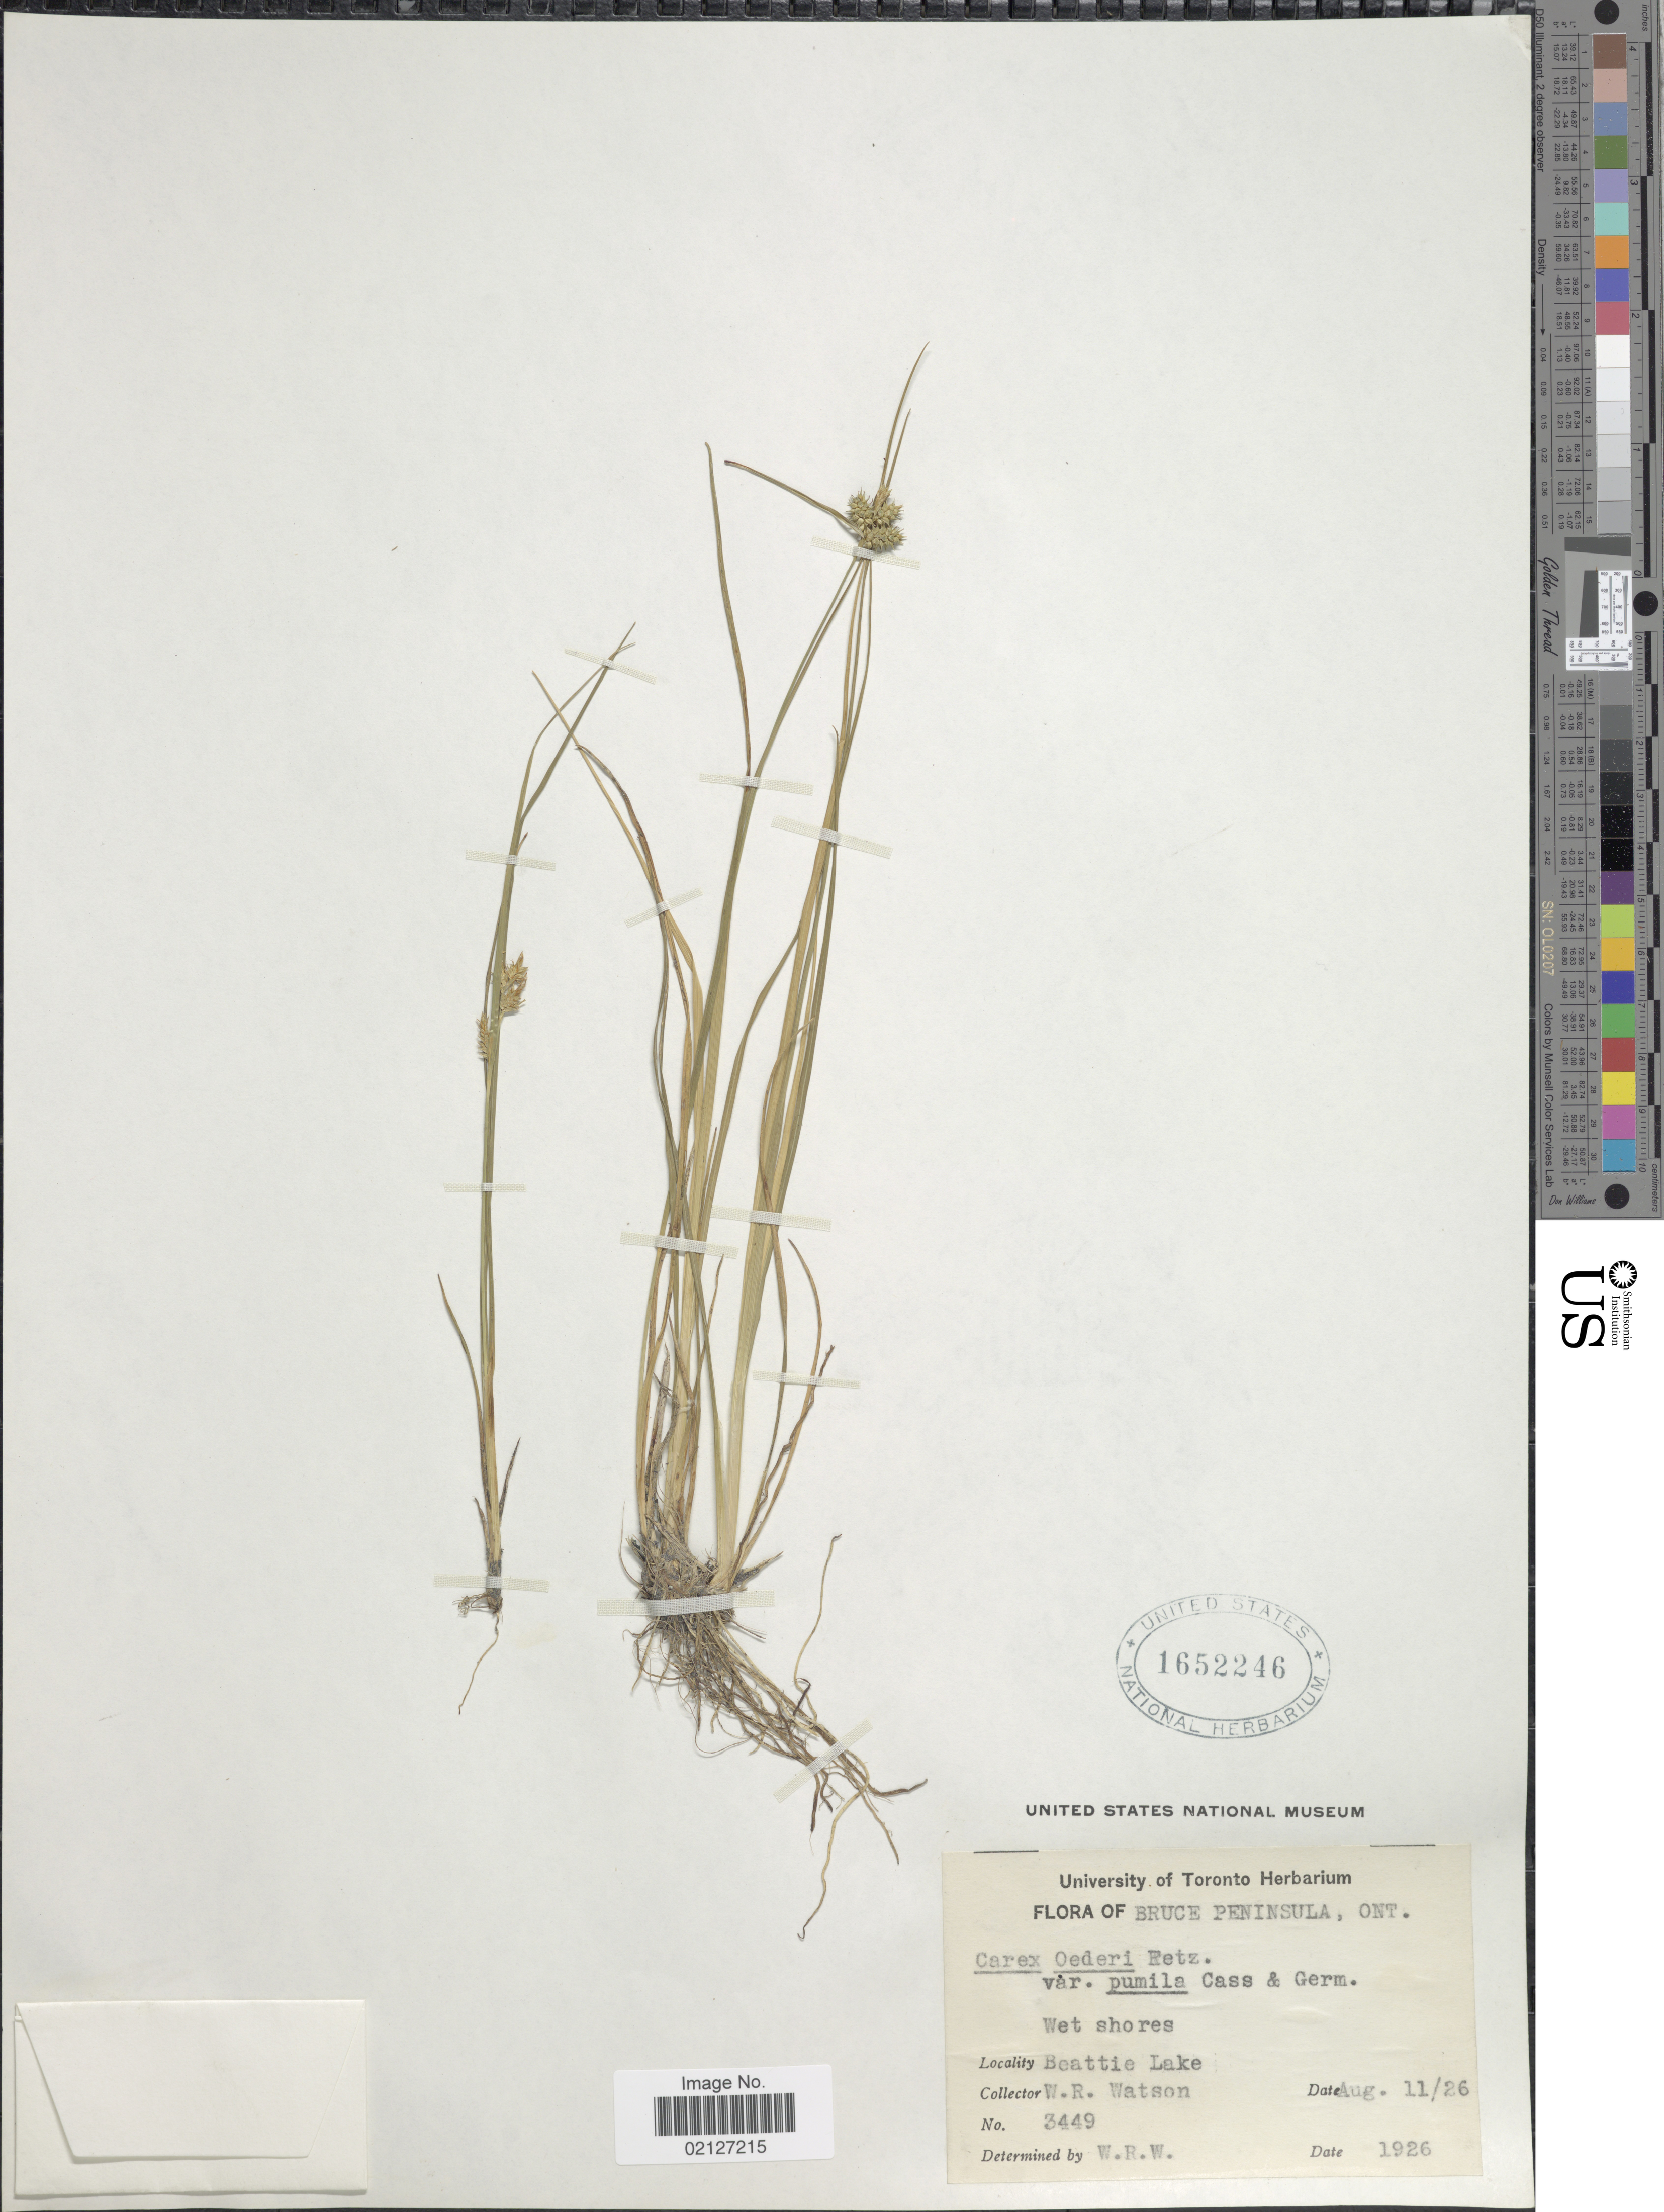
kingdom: Plantae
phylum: Tracheophyta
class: Liliopsida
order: Poales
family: Cyperaceae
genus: Carex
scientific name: Carex oederi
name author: Retz.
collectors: W. R. Watson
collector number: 3449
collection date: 1926-08-11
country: Canada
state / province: Ontario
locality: Bruce Peninsula, wet shores, Beattie Lake.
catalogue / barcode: US 1652246